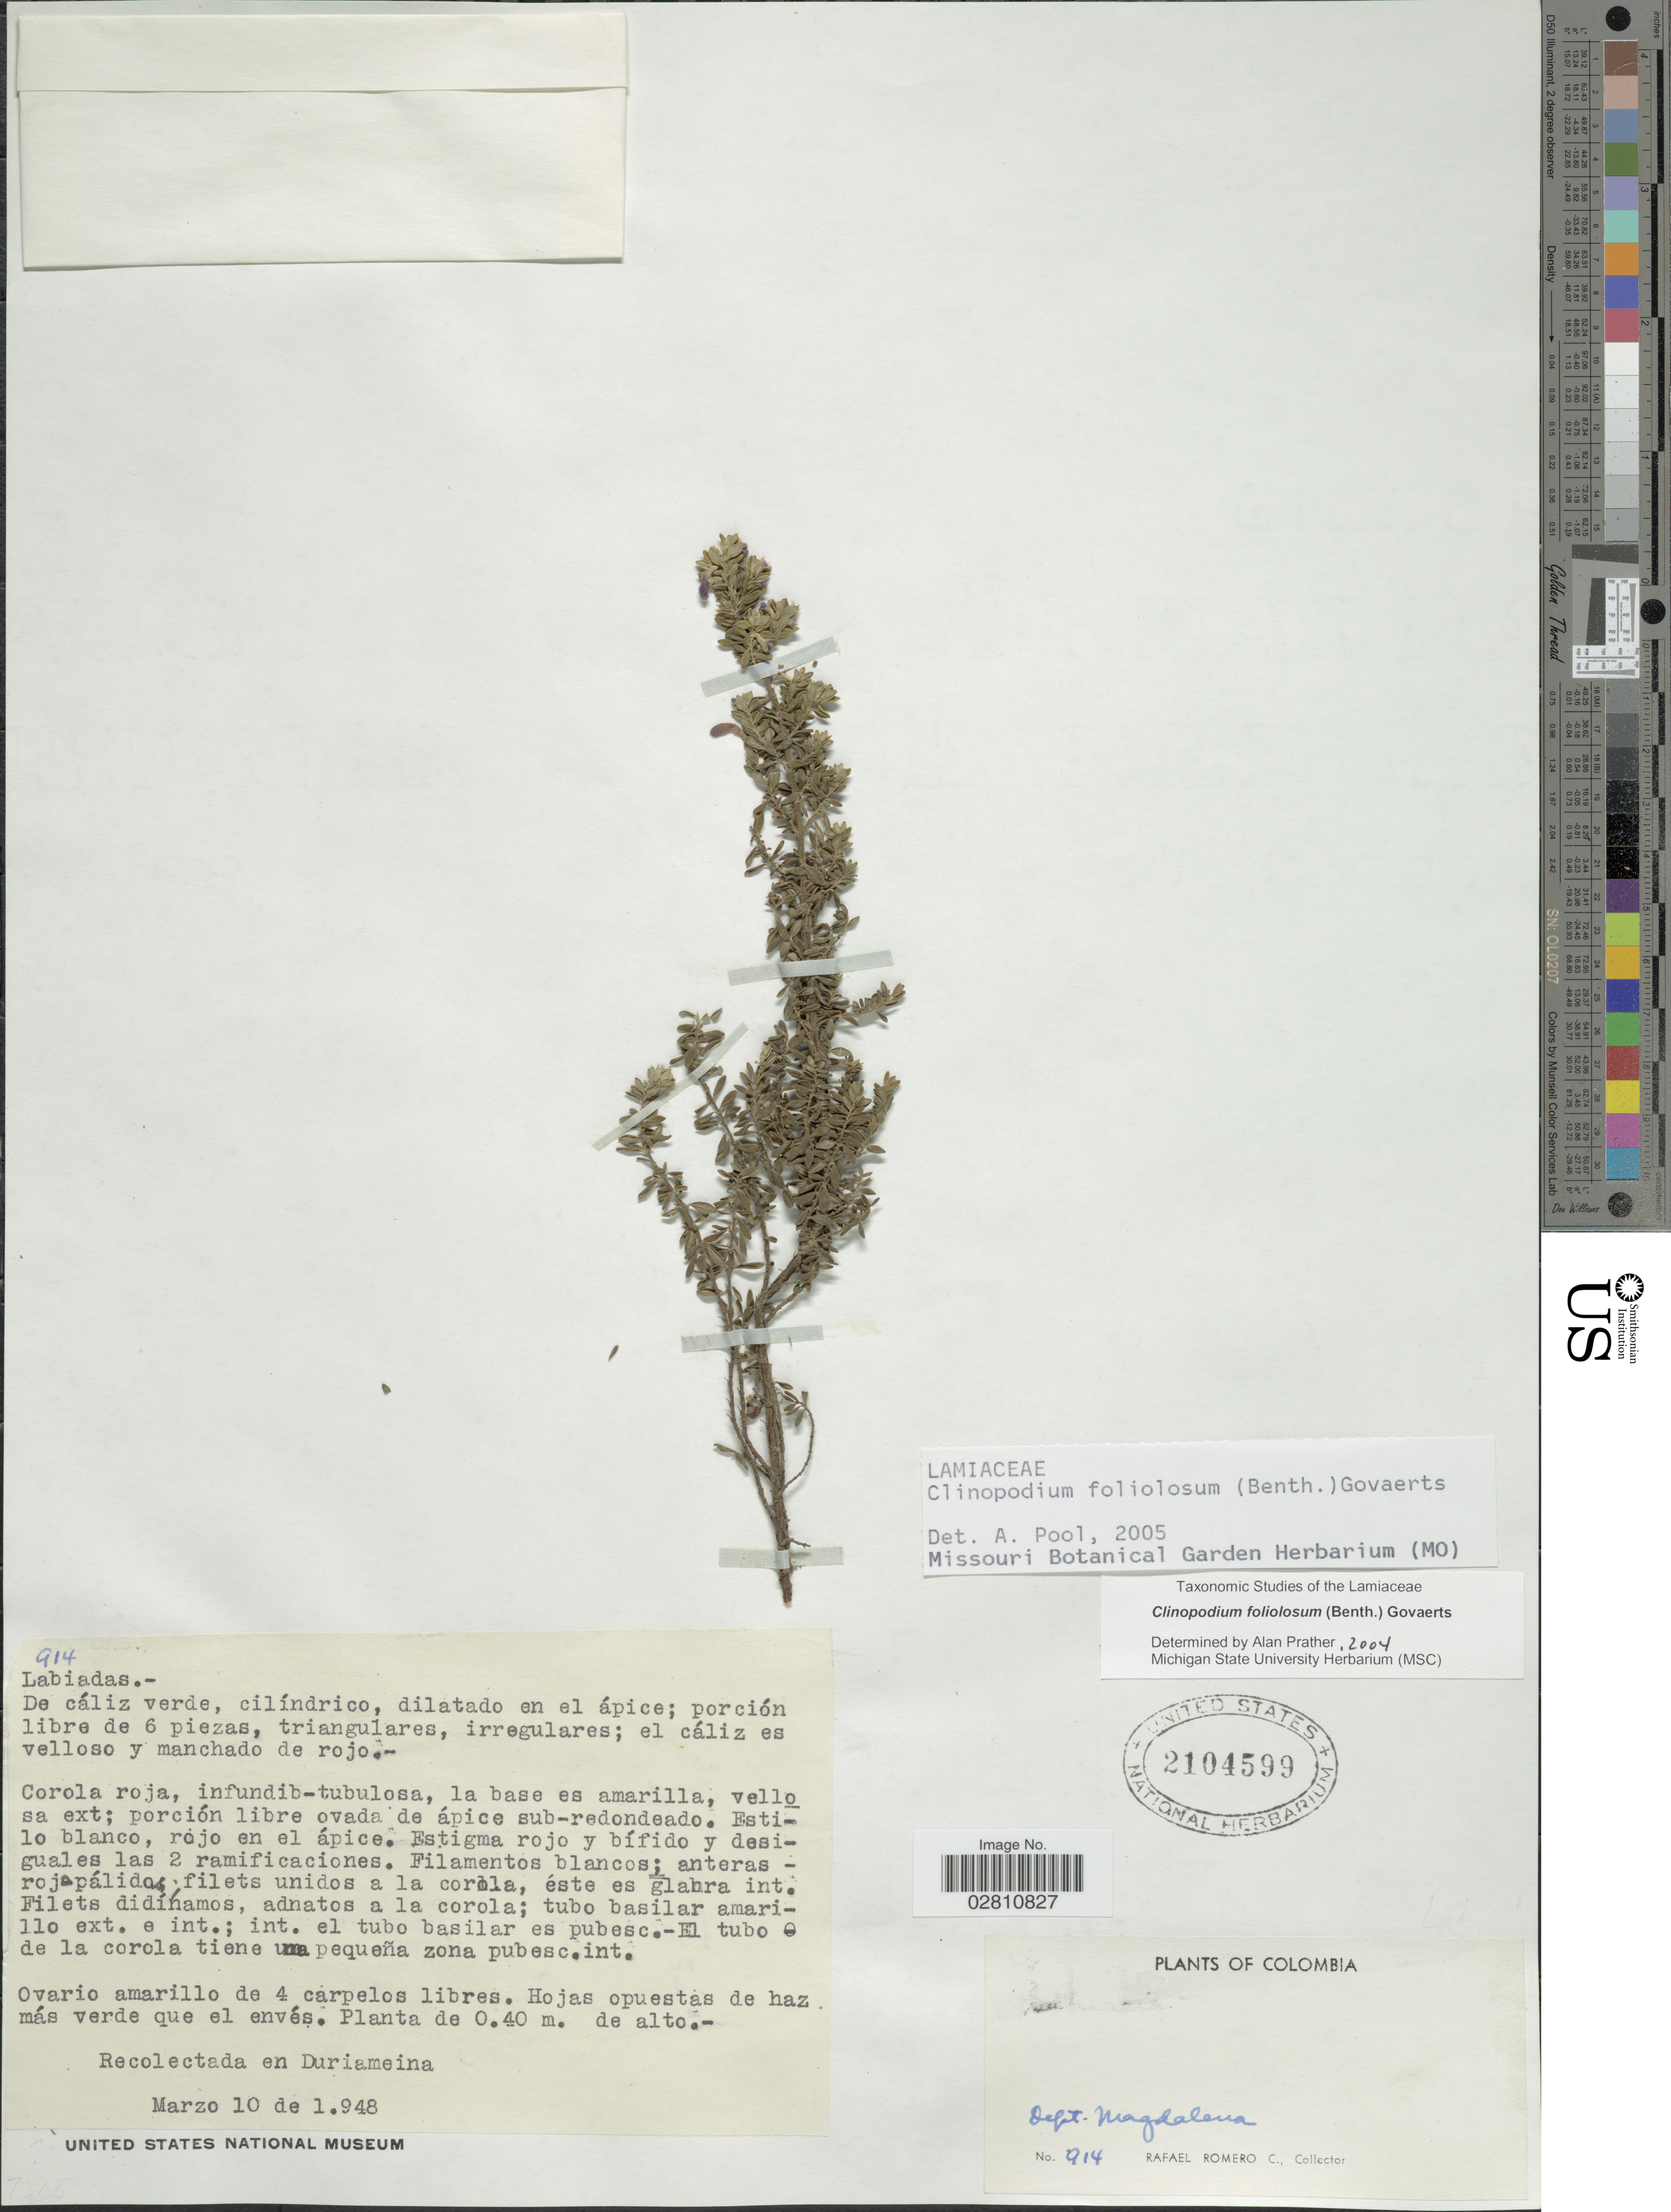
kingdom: Plantae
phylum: Tracheophyta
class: Magnoliopsida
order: Lamiales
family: Lamiaceae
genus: Clinopodium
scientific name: Clinopodium brownei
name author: (Sw.) Kuntze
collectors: R. Romero Castañeda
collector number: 914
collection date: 1948-03-10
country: Colombia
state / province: Magdalena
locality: Dept. Magdalena.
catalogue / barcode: US 2104599